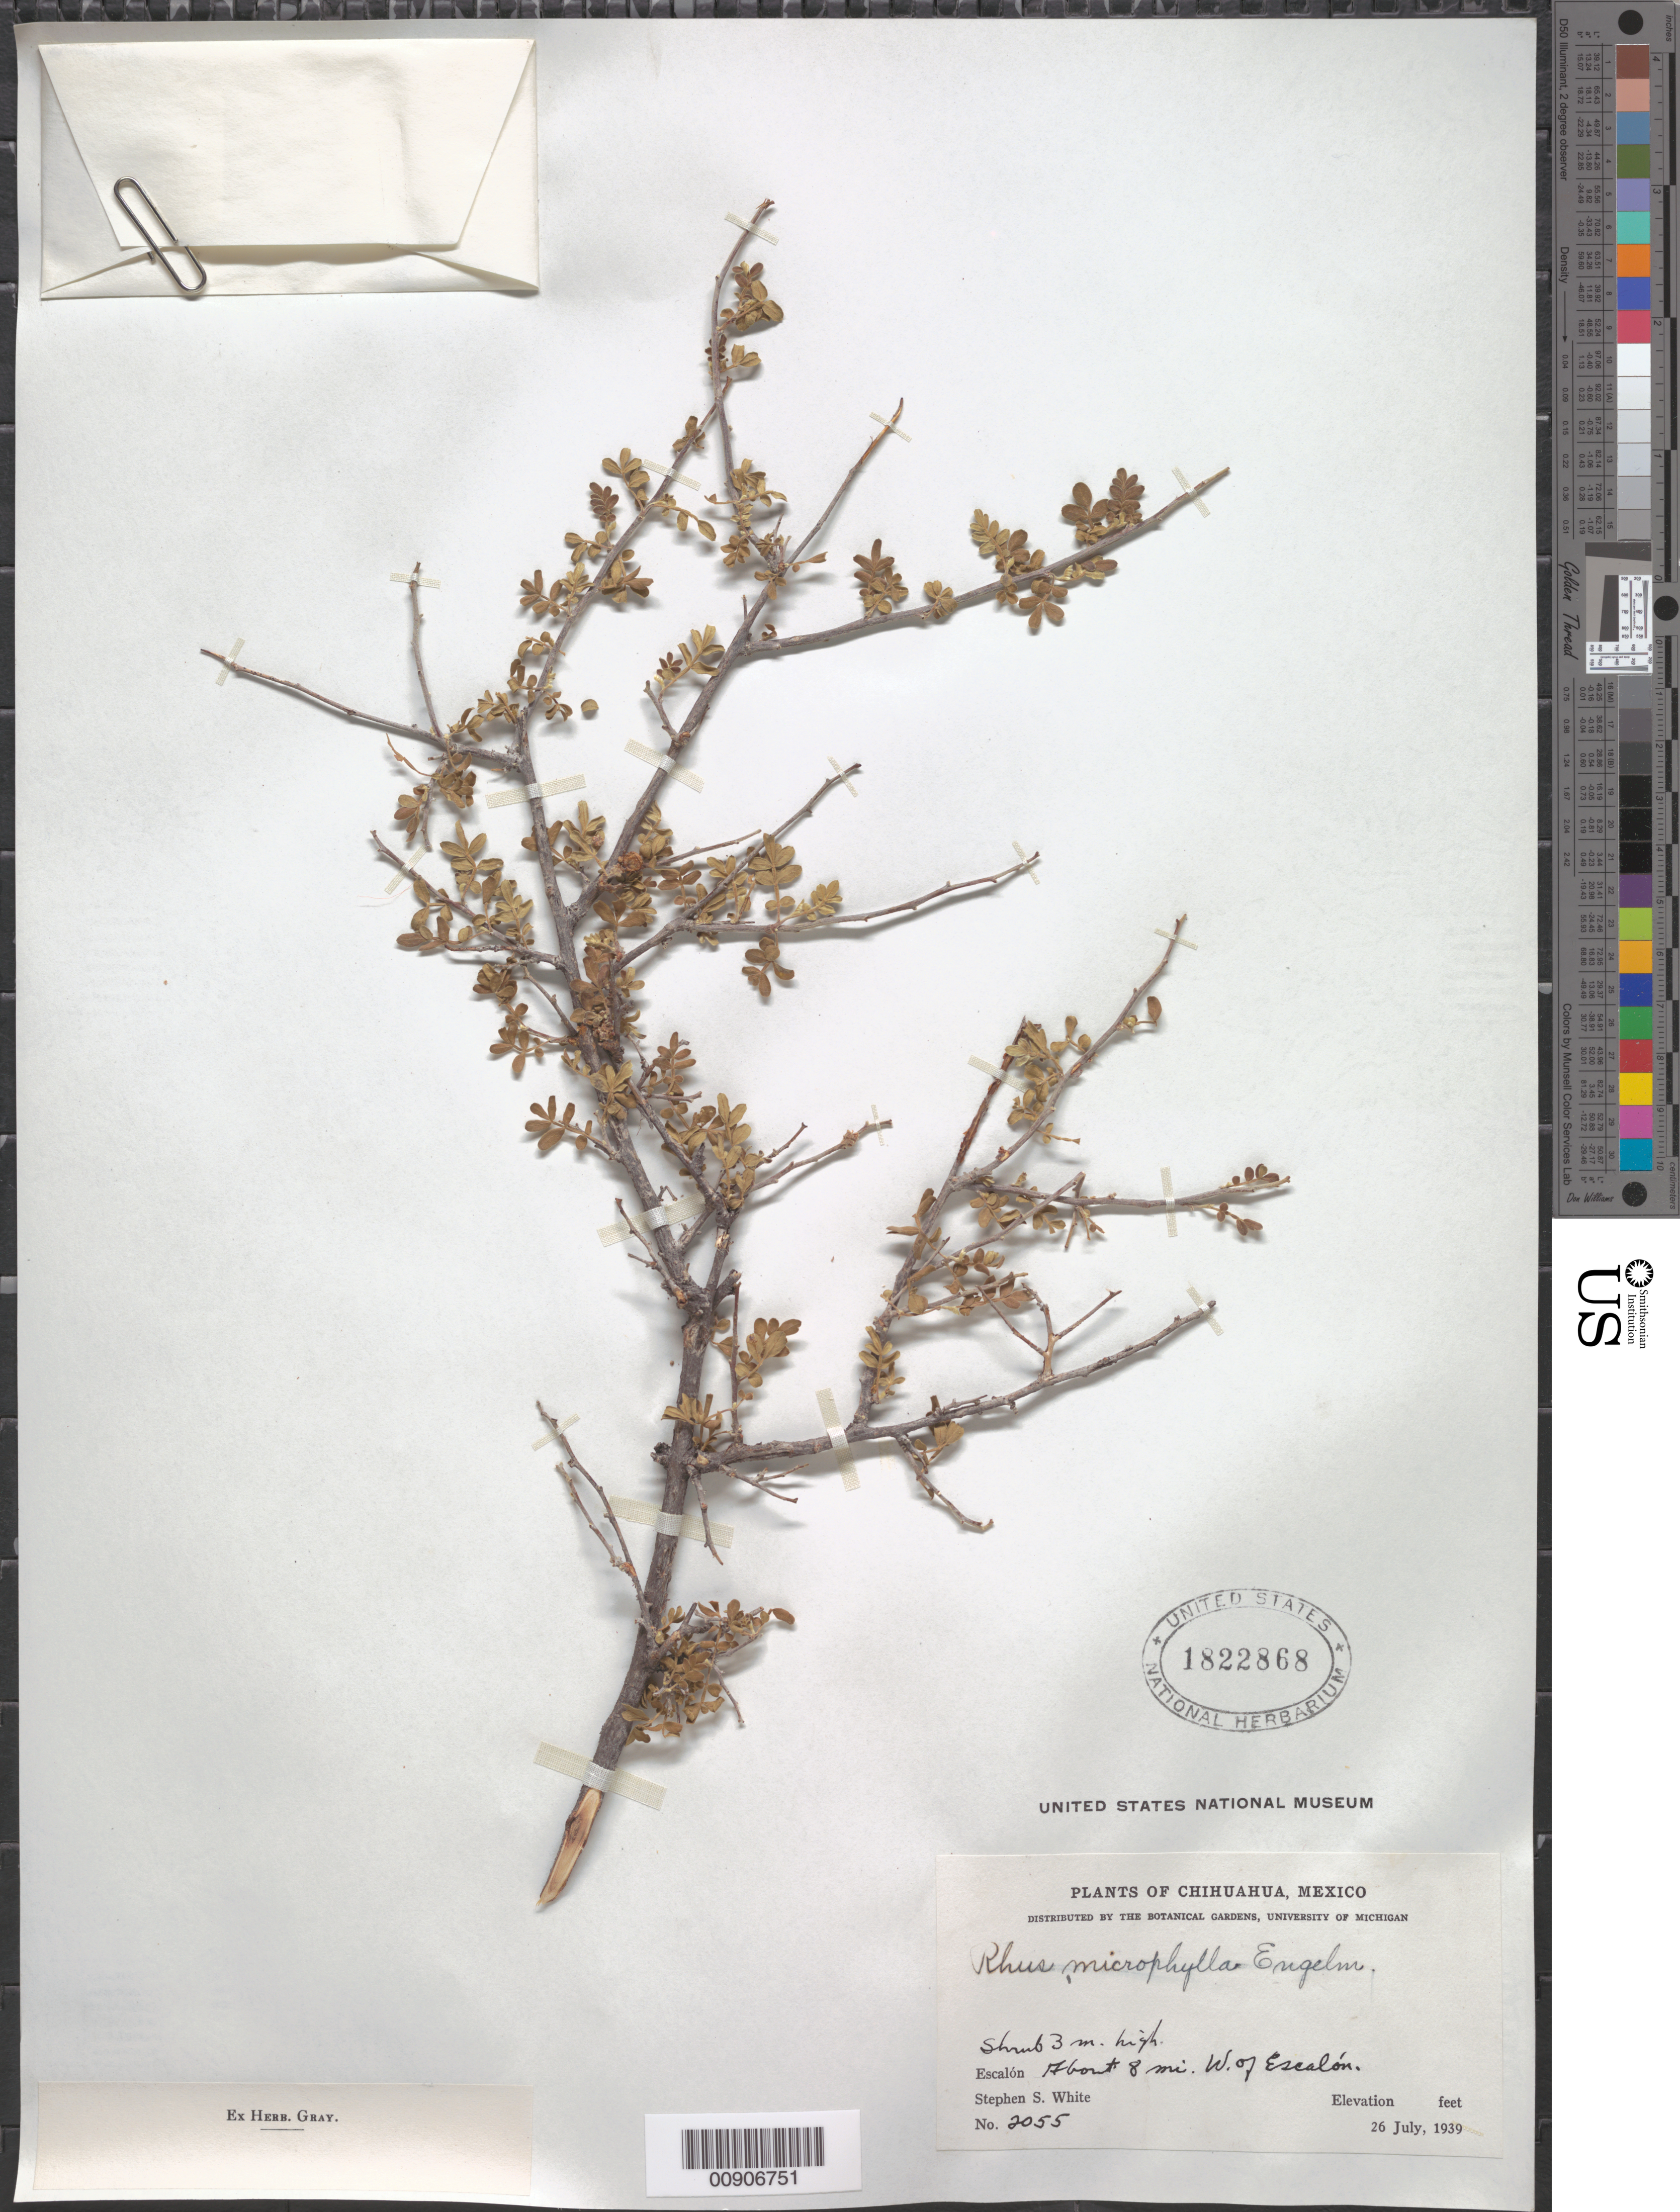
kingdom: Plantae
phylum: Tracheophyta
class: Magnoliopsida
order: Sapindales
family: Anacardiaceae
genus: Rhus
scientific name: Rhus microphylla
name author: Engelm.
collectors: S. S. White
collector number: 2055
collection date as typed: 26 Jul 1939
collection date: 1939-07-26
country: Mexico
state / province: Chihuahua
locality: About 8 mi. W of Escalón, Chihuahua.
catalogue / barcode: US 1822868